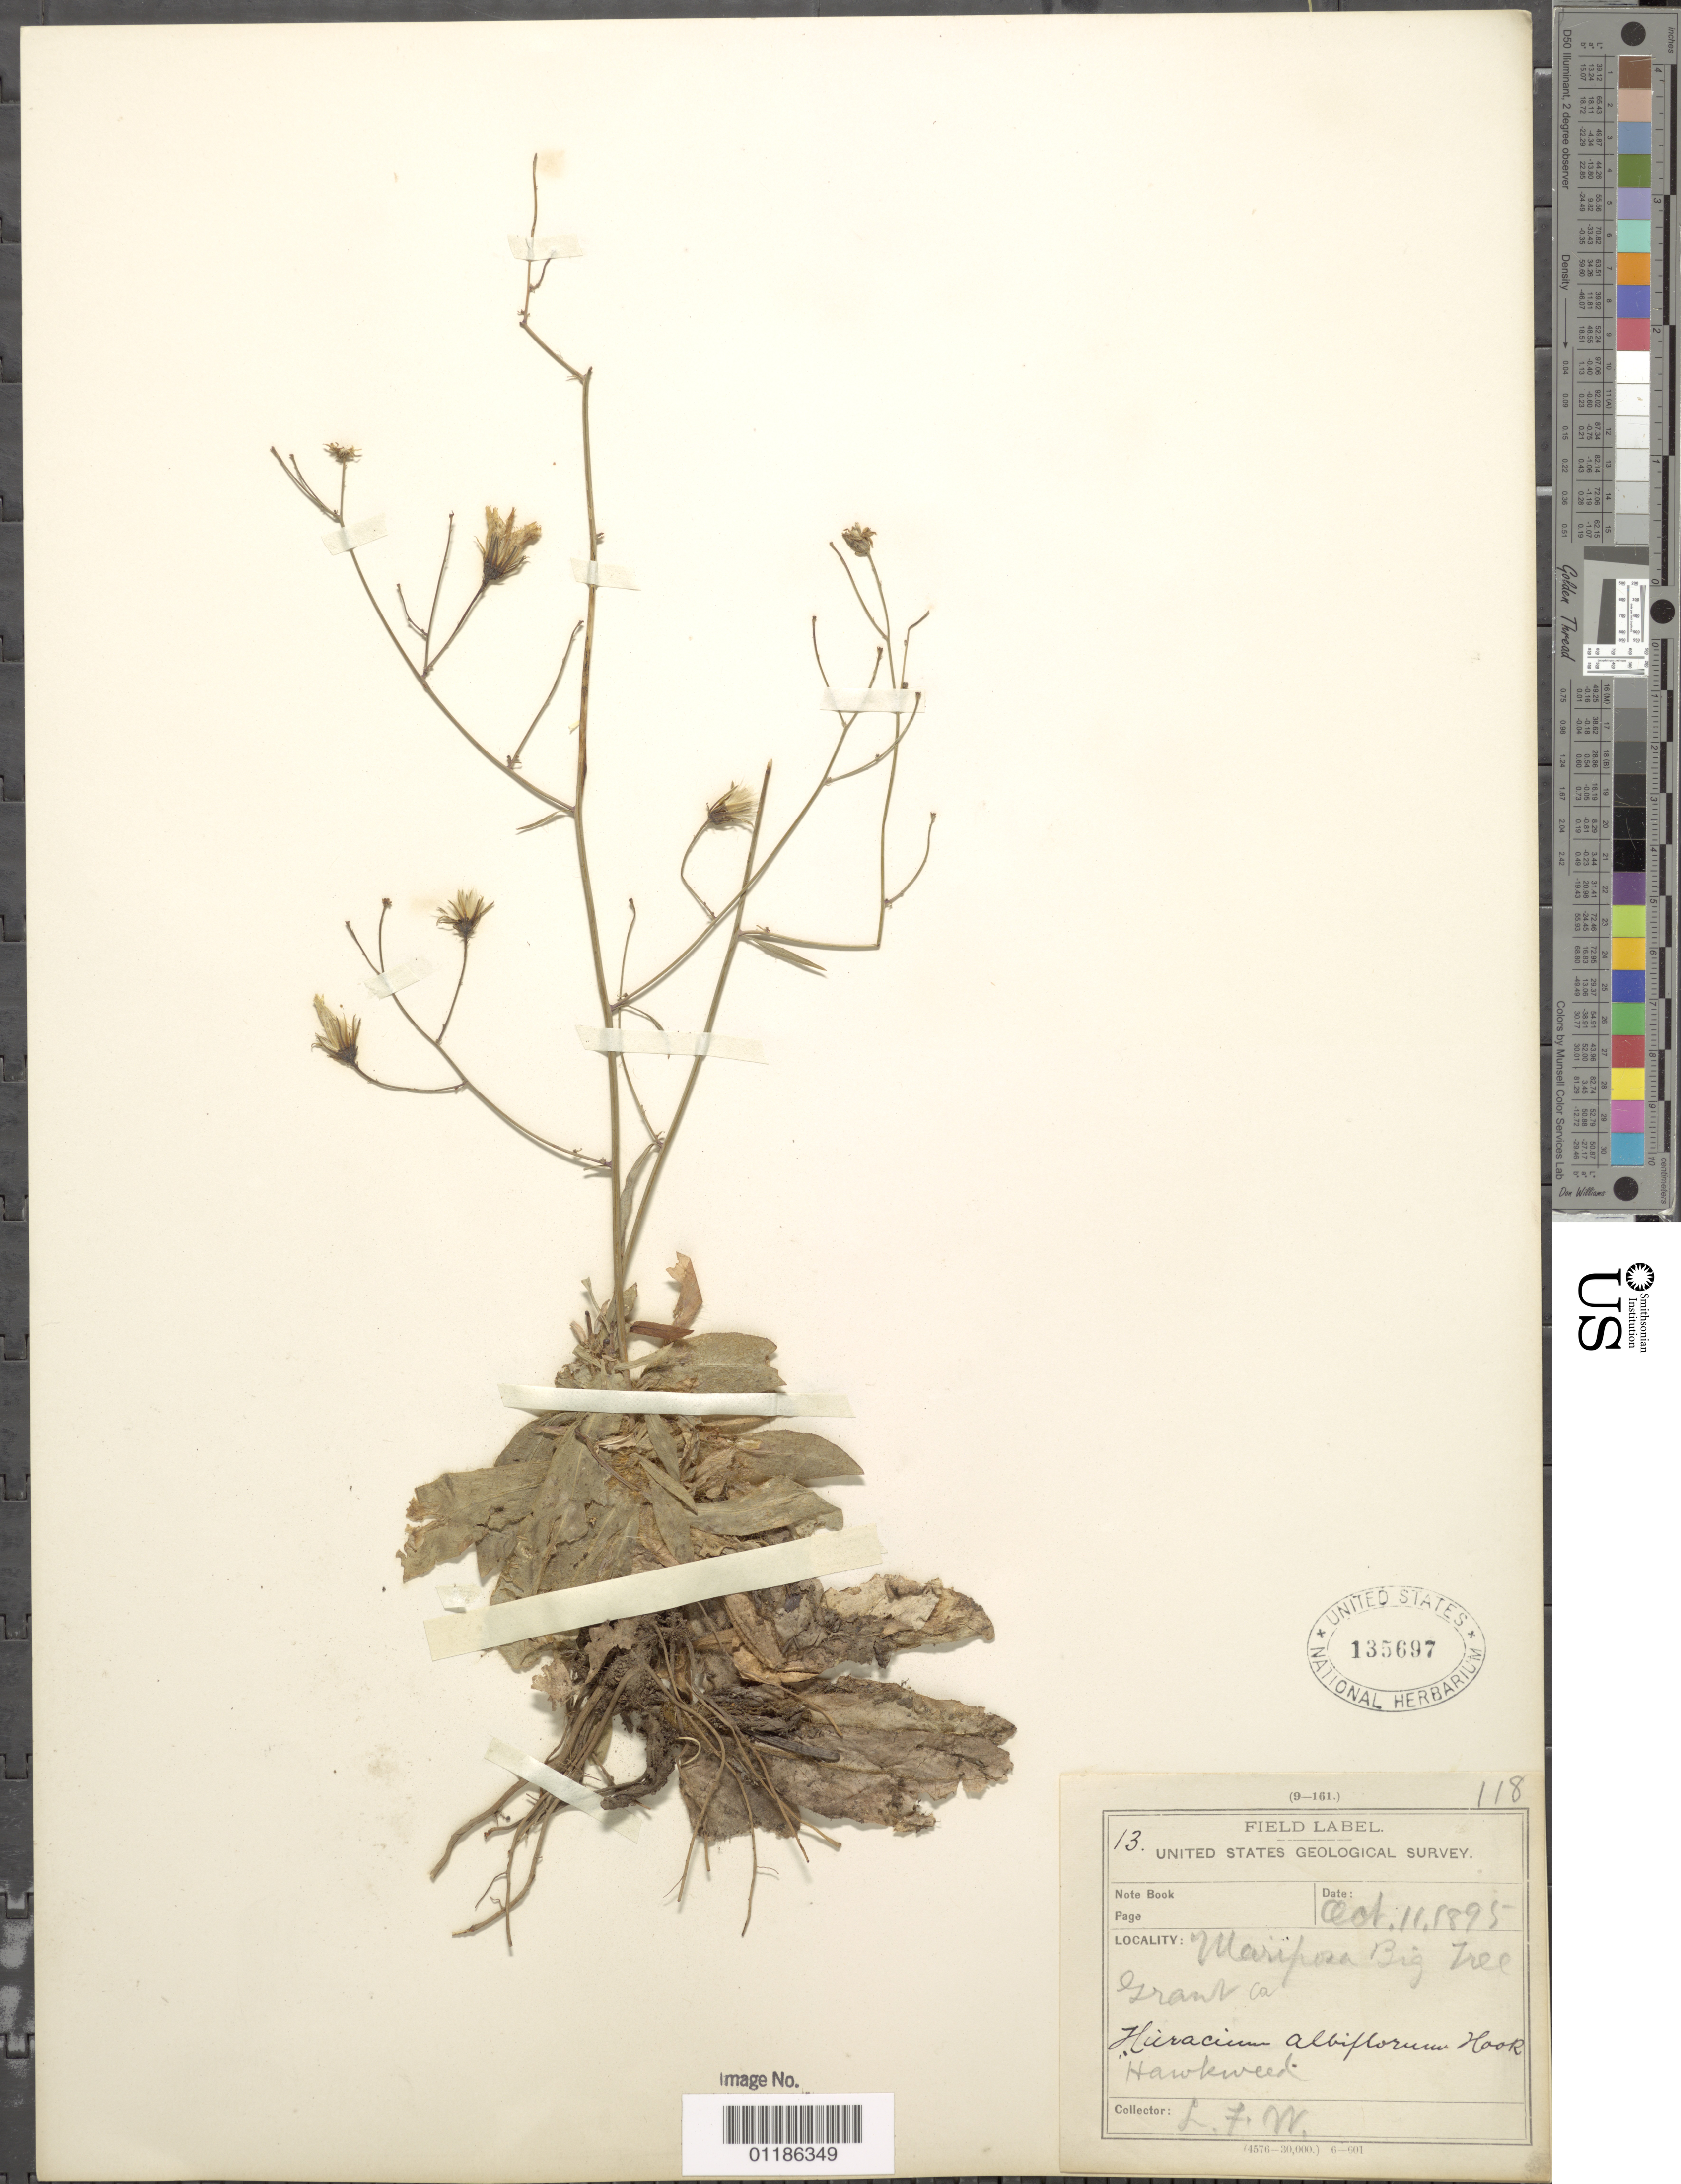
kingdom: Plantae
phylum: Tracheophyta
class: Magnoliopsida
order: Asterales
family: Asteraceae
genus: Hieracium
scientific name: Hieracium albiflorum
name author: Hook.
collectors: L. F. Ward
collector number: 13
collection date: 1895-10-11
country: United States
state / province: California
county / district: Mariposa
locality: Mariposa Big Tree Grant.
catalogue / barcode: US 135697